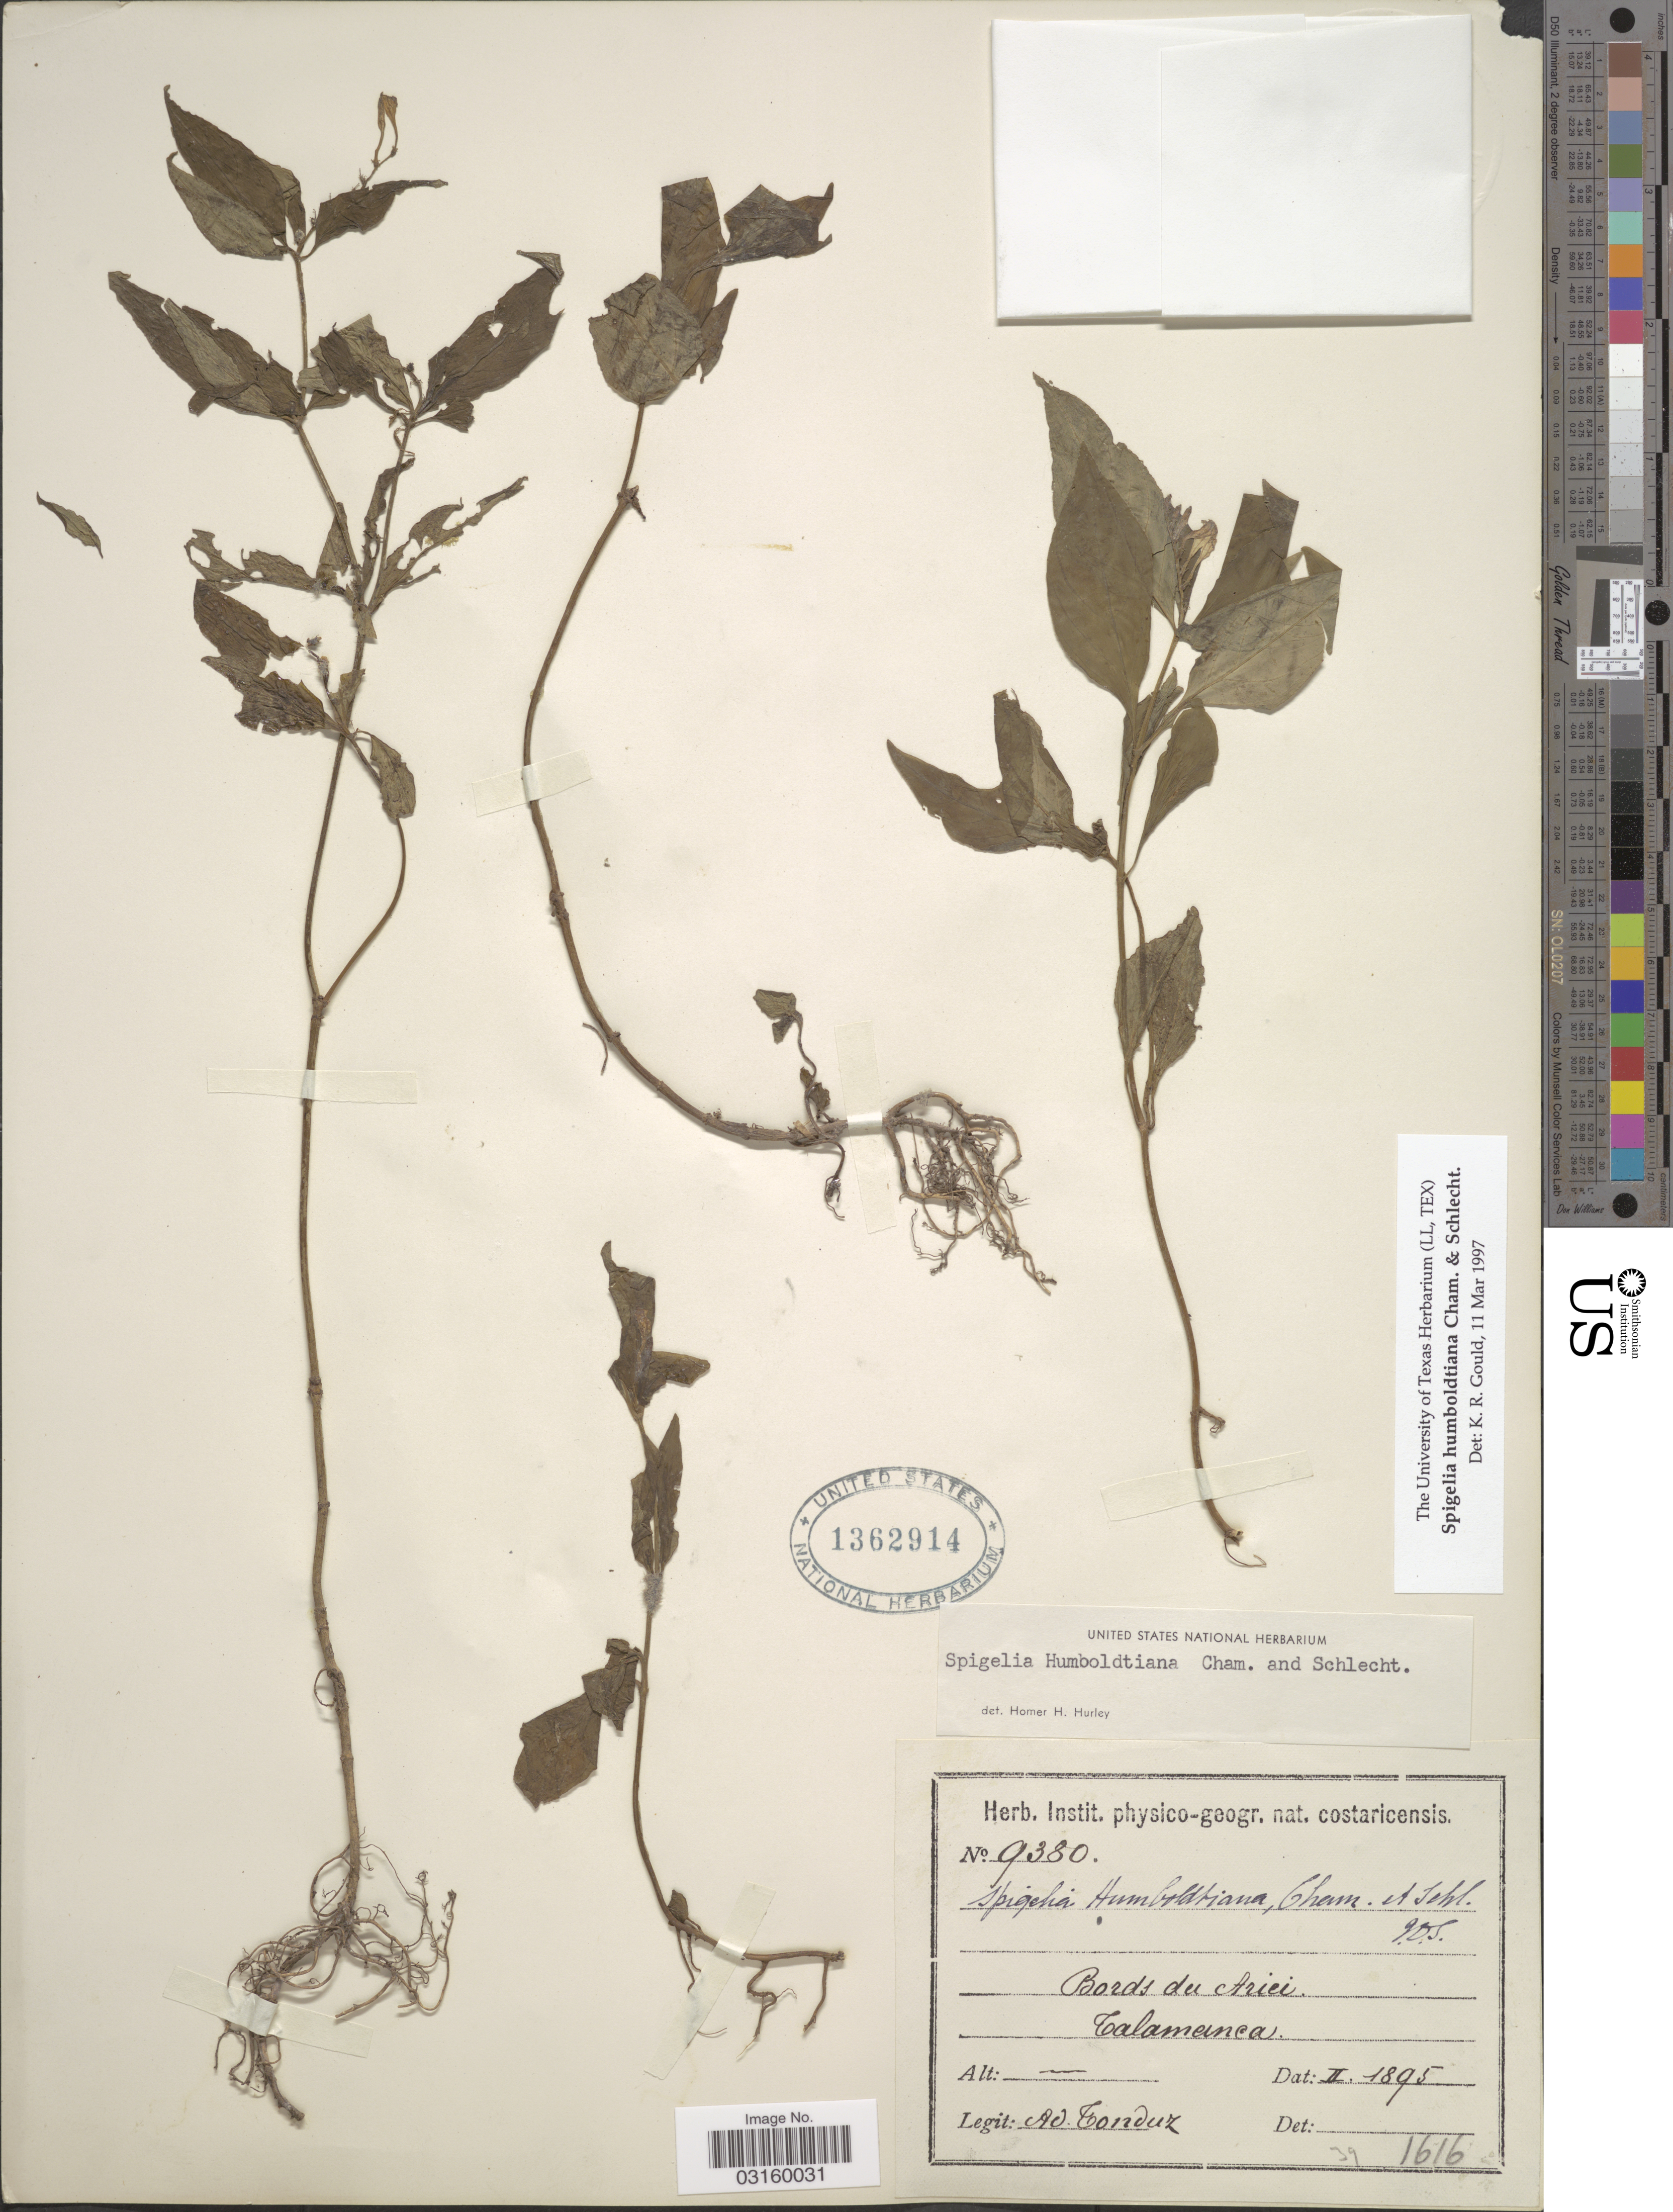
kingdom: Plantae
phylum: Tracheophyta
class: Magnoliopsida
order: Gentianales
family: Loganiaceae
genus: Spigelia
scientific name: Spigelia humboldtiana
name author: Cham. & Schltdl.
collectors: A. Tonduz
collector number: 9380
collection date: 1895-02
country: Costa Rica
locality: Bords du Ariei, Talamanca.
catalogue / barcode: US 1362914